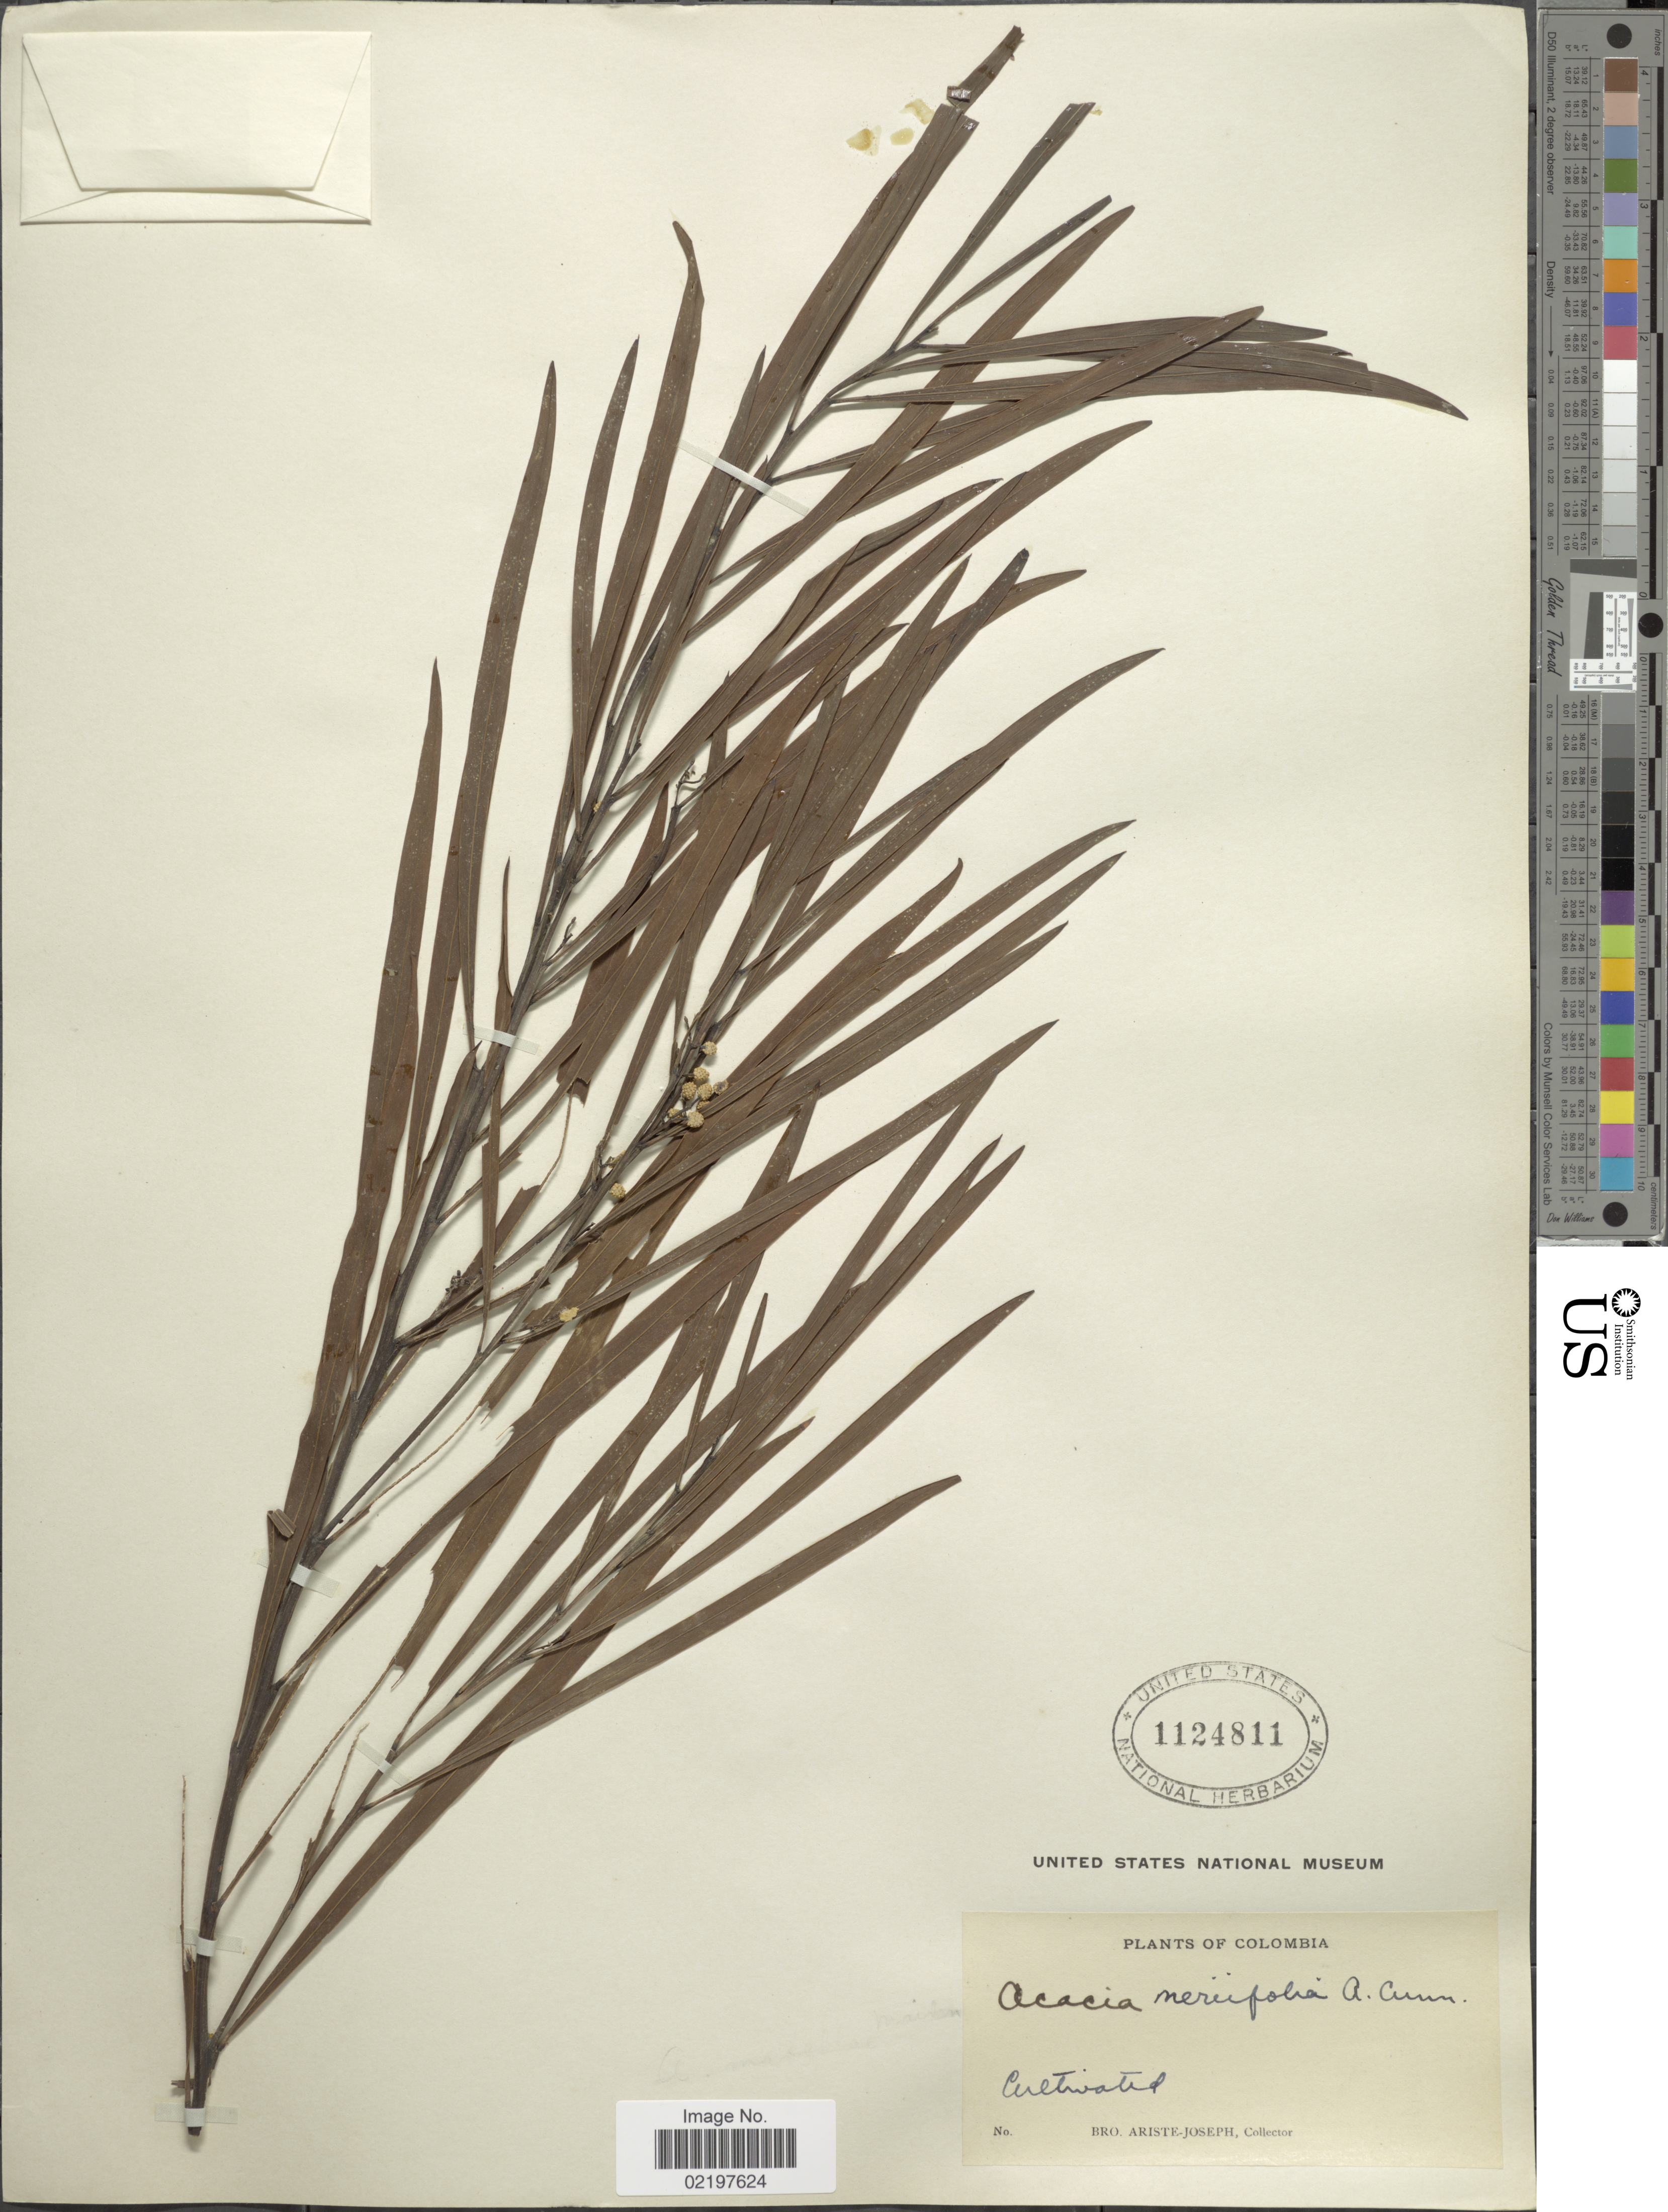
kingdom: Plantae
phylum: Tracheophyta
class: Magnoliopsida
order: Fabales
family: Fabaceae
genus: Acacia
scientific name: Acacia neriifolia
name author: A. Cunn. ex Benth.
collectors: Bro. Ariste-Joseph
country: Colombia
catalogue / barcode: US 1124811